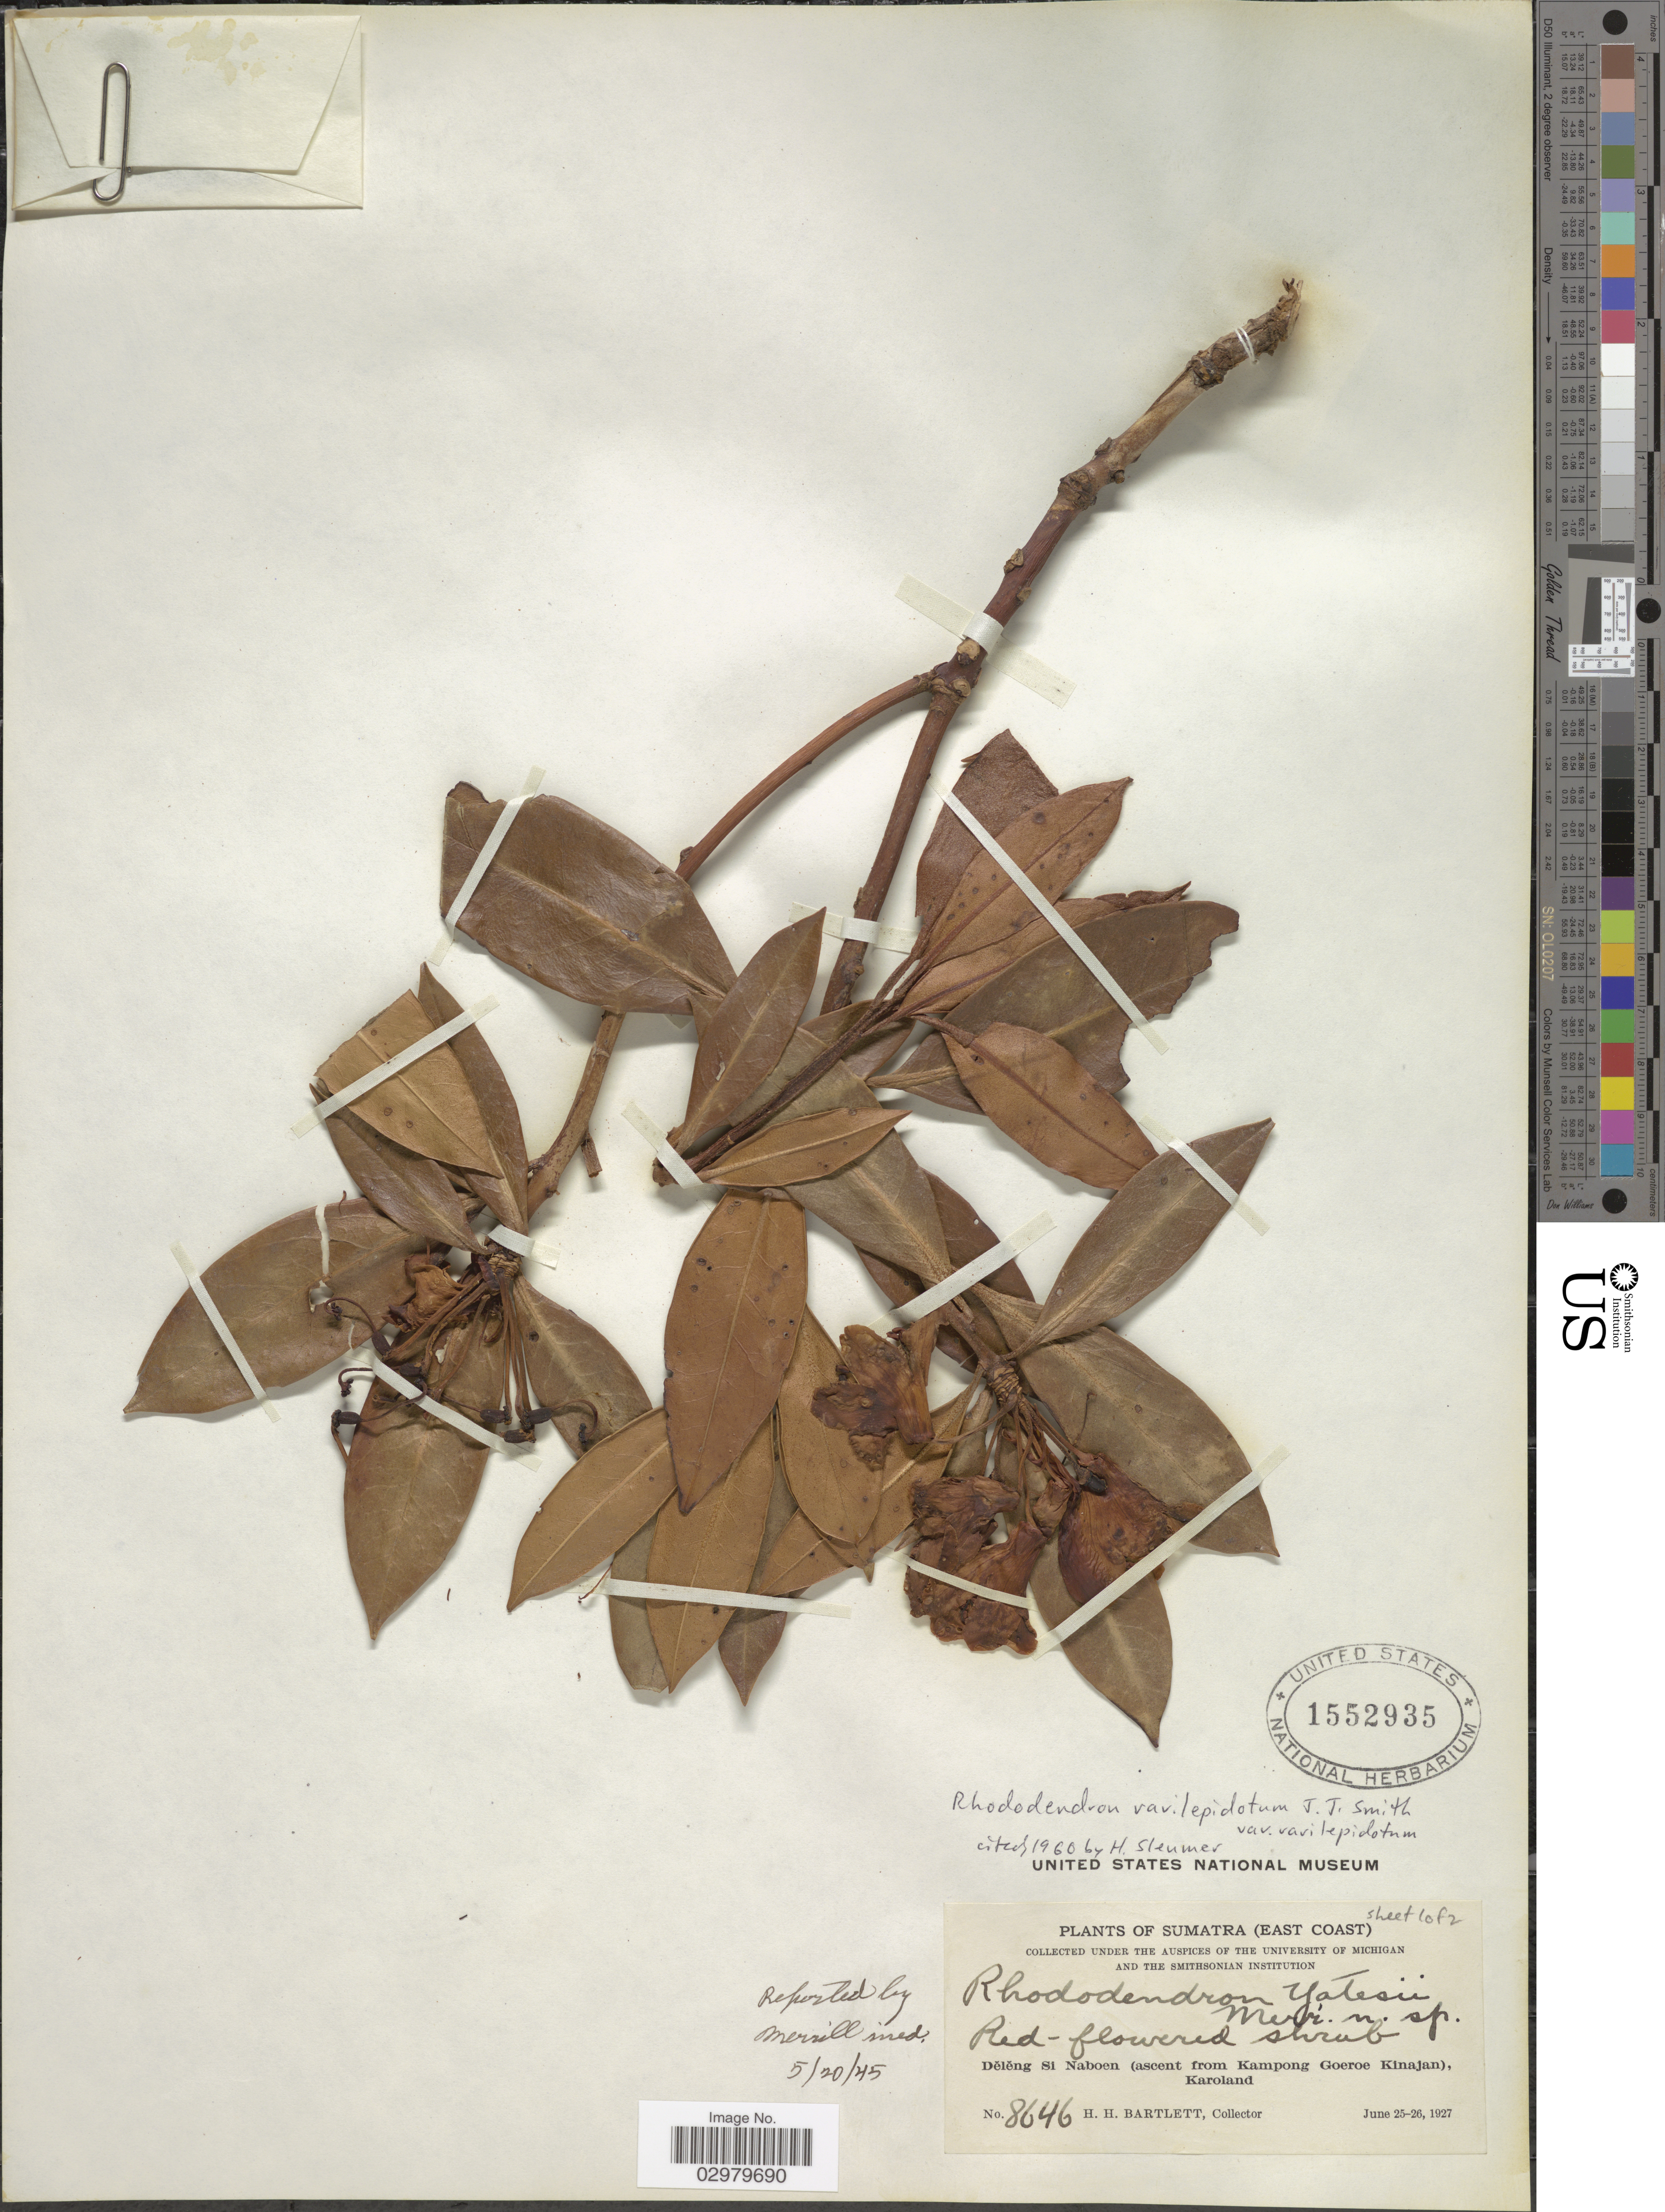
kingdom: Plantae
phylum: Tracheophyta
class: Magnoliopsida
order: Ericales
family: Ericaceae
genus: Rhododendron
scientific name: Rhododendron rarilepidotum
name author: J.J. Sm.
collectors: H. H. Bartlett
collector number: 8646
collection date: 1927-06-25/1927-06-26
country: Indonesia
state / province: Sumatra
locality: East Coast. Deleng Si Naboen (ascent from Kampong Goeroe Kinajan), Karoland.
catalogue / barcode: US 1552935